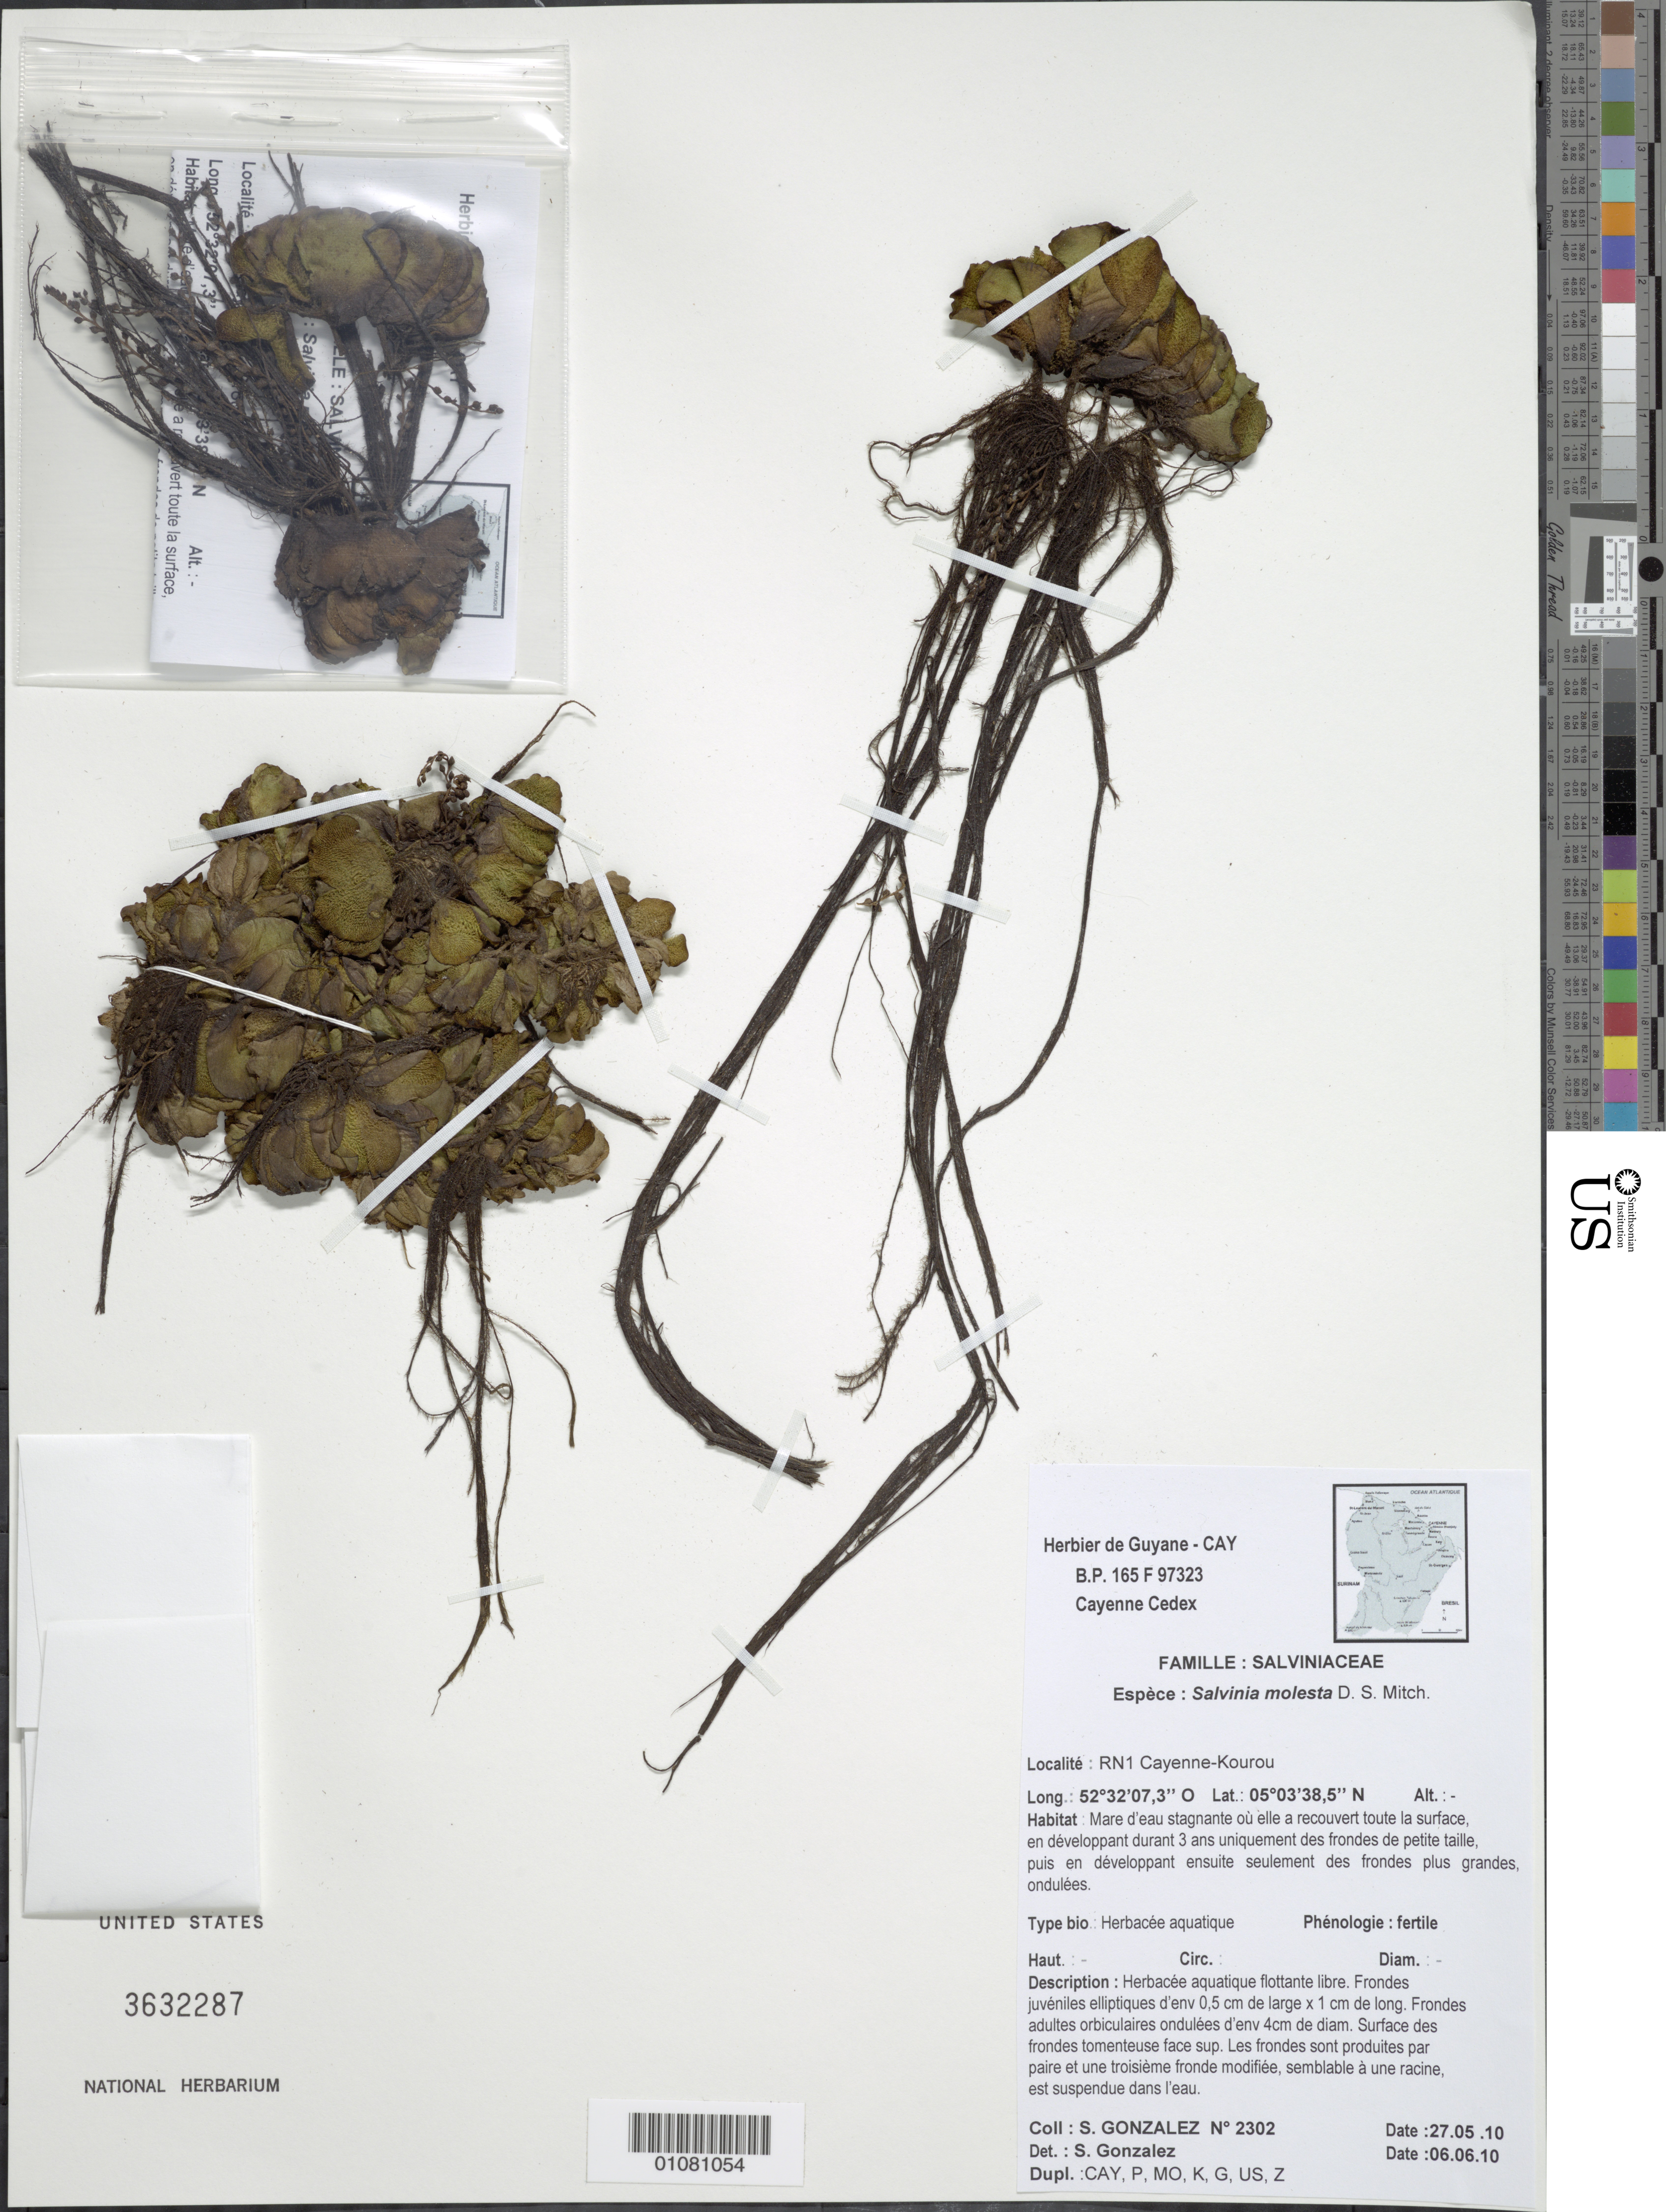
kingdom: Plantae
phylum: Tracheophyta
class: Polypodiopsida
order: Salviniales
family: Salviniaceae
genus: Salvinia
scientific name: Salvinia molesta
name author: D.S. Mitch.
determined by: Gonzalez, Sophie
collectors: S. Gonzalez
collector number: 2302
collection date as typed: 27-May-10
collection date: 1910-05-27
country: French Guiana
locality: Kourou. RN1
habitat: Mare d'eau stagnante ou elle a recouvert toute la surface en developpant durant 3 ans uniquement des frondes de petite taille, puis en developpant…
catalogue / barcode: US 3632287